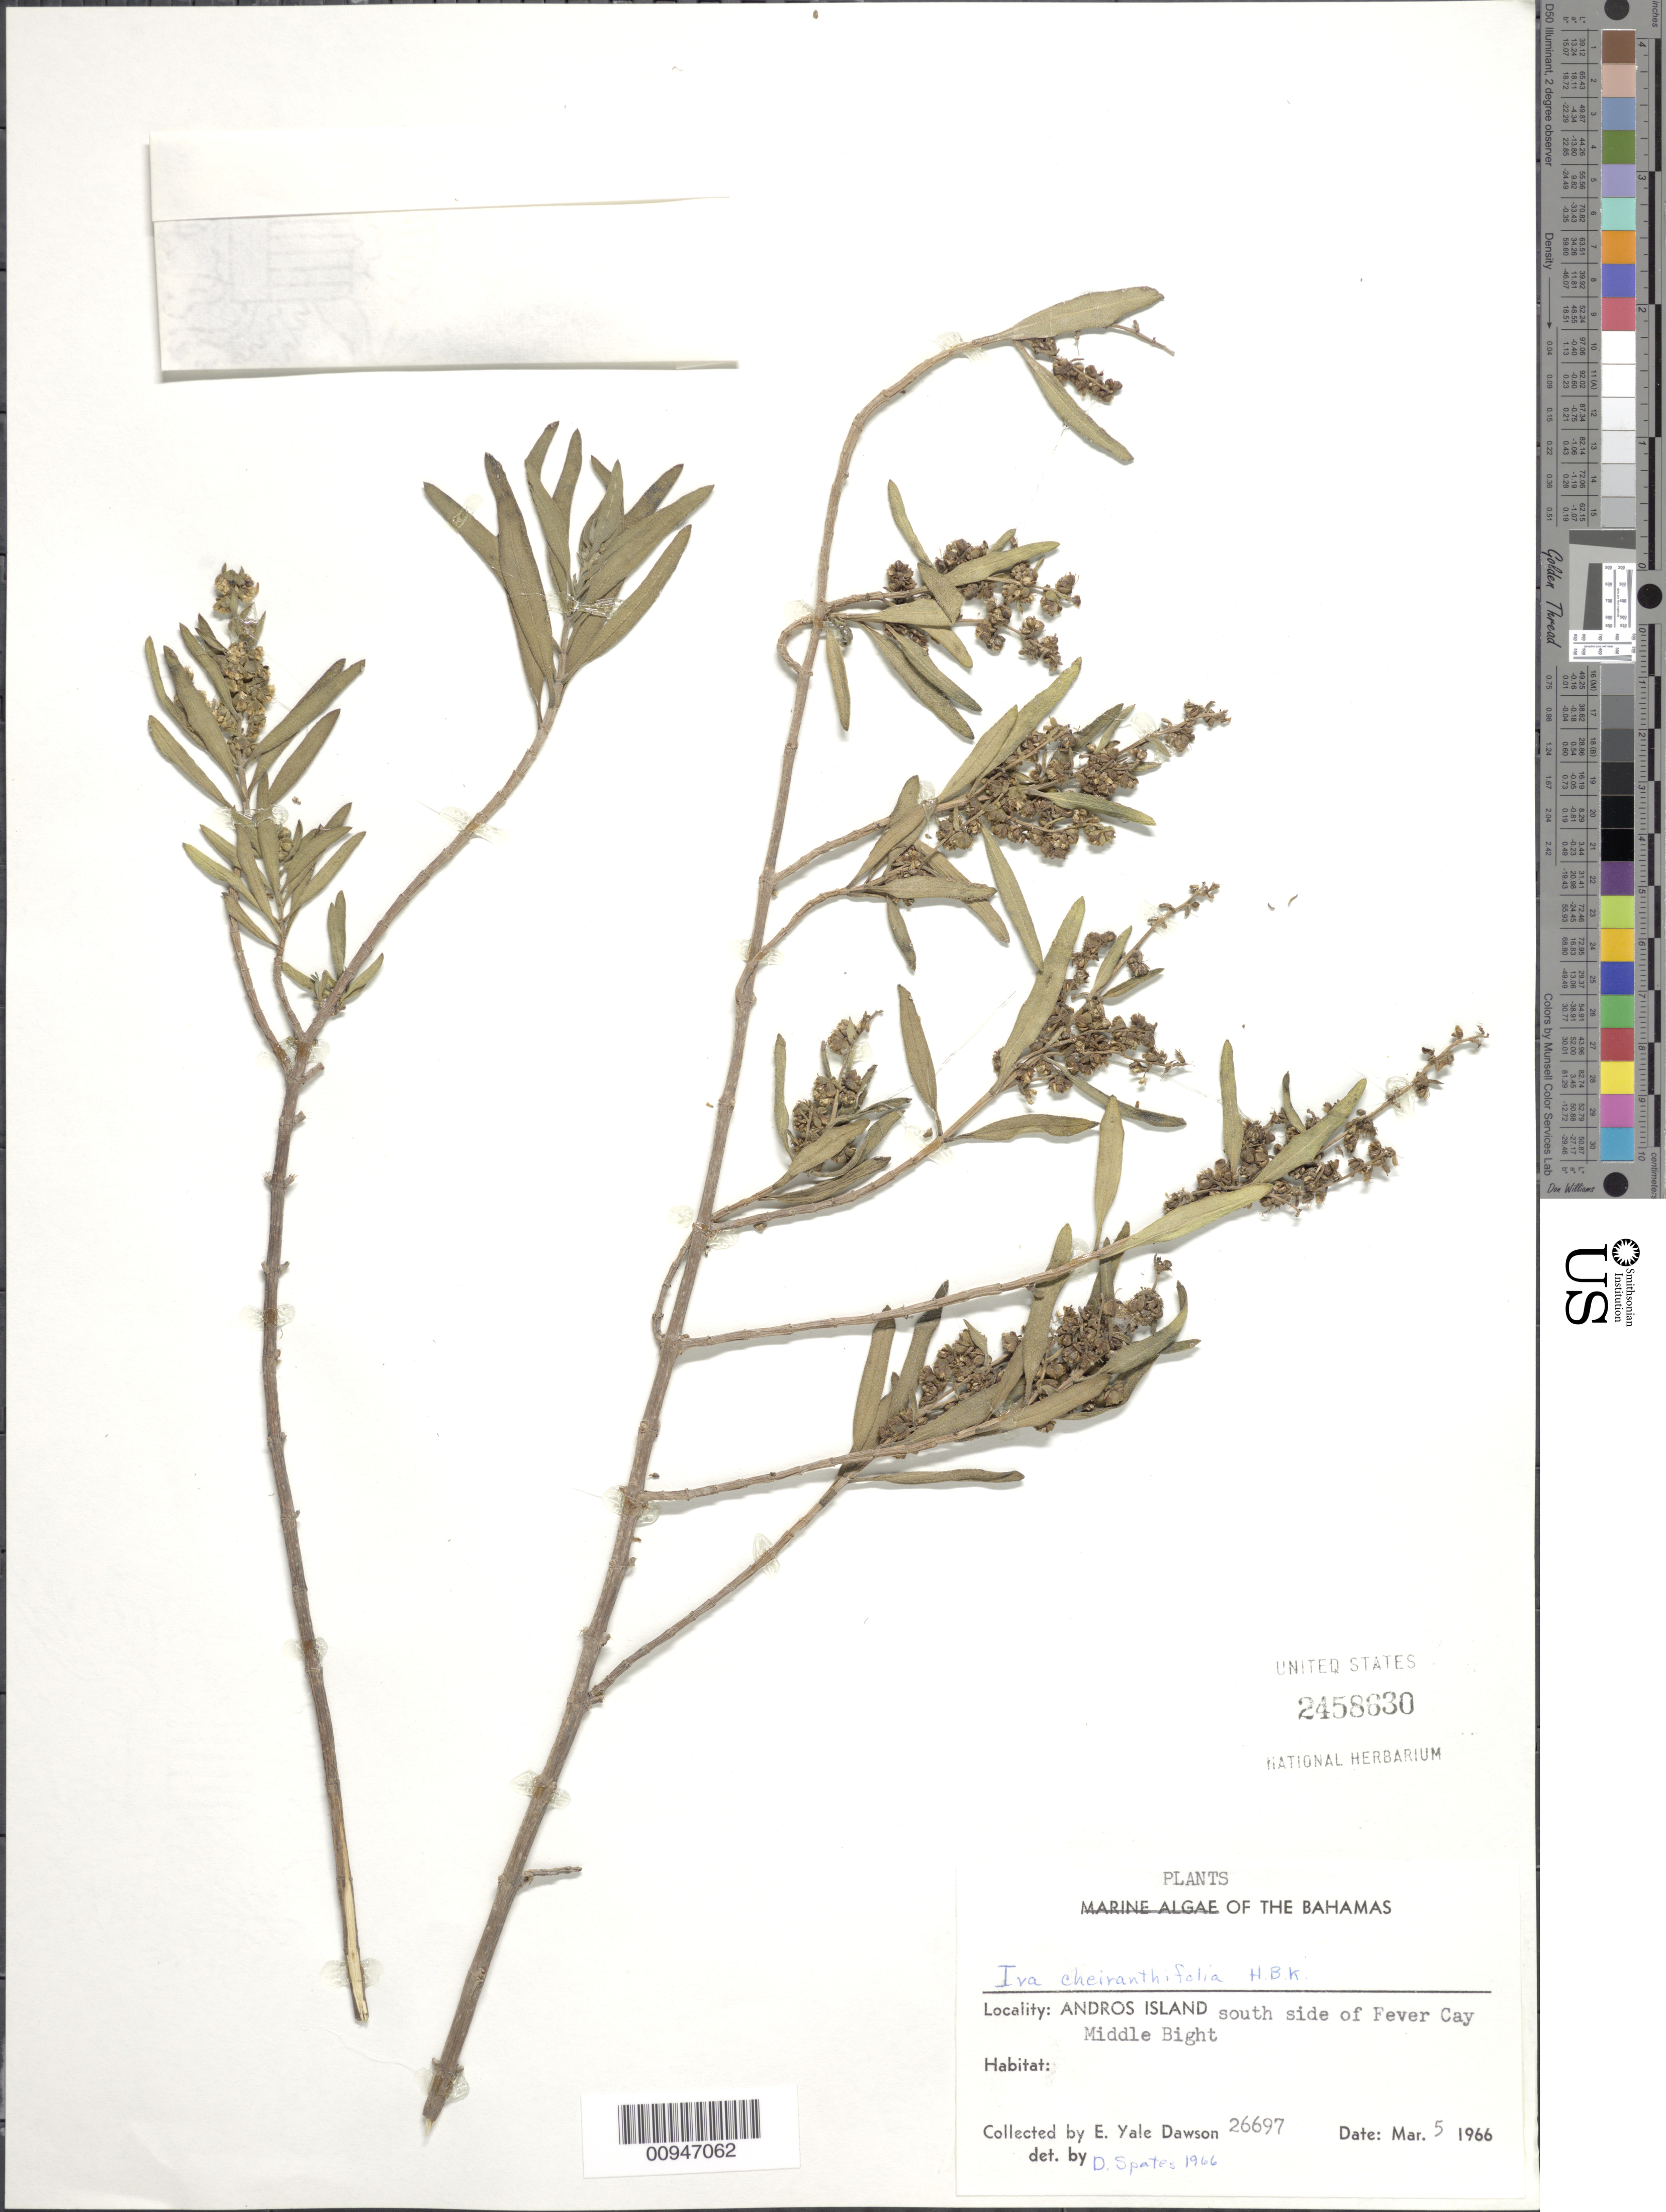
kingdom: Plantae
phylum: Tracheophyta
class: Magnoliopsida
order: Asterales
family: Asteraceae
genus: Iva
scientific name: Iva cheiranthifolia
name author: Kunth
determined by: Spates, D.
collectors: E. Y. Dawson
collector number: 26697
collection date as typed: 05 Mar 1966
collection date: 1966-03-05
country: Bahamas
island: Andros Island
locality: South side of Fever Cay Middle Bight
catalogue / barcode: US 2458830